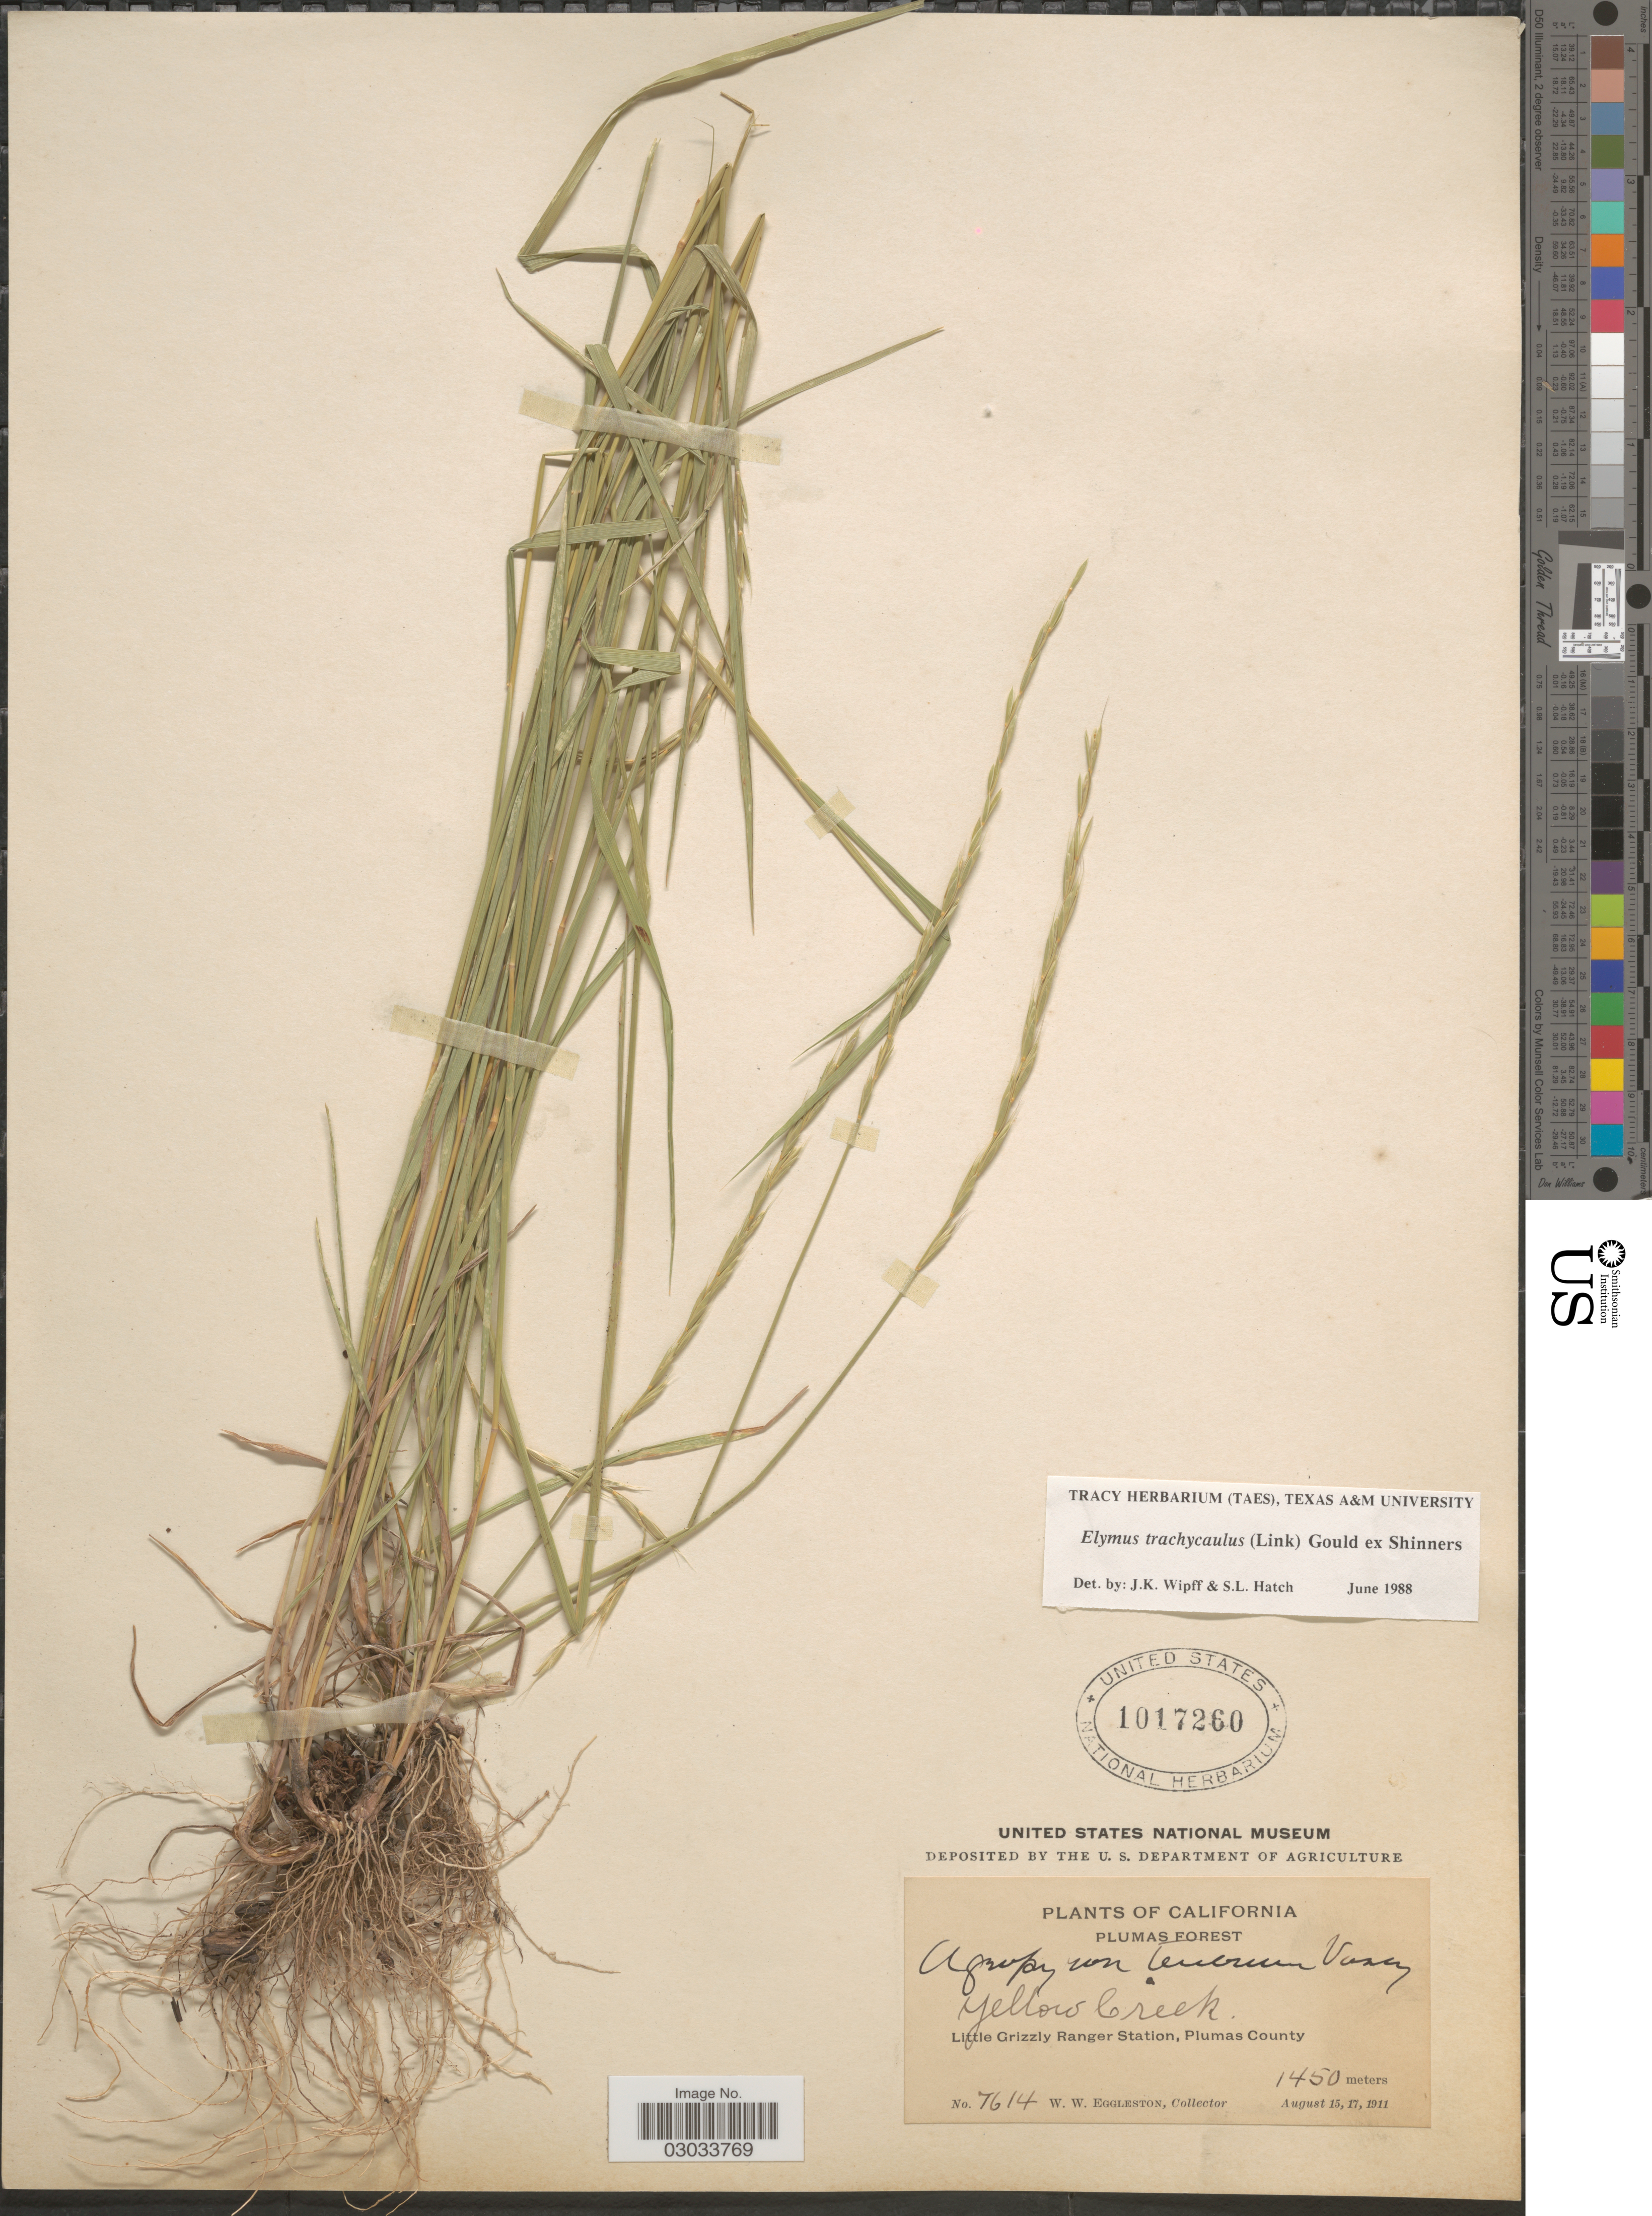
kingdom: Plantae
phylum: Tracheophyta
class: Liliopsida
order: Poales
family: Poaceae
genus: Elymus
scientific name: Elymus trachycaulus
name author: (Link) Gould ex Shinners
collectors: W. W. Eggleston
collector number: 7614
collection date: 1911-08-15/1911-08-17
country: United States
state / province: California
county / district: Plumas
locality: Plumas Forest. Yellow Creek. Little Grizzly Ranger Station, Plumas County.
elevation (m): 1450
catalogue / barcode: US 1017260